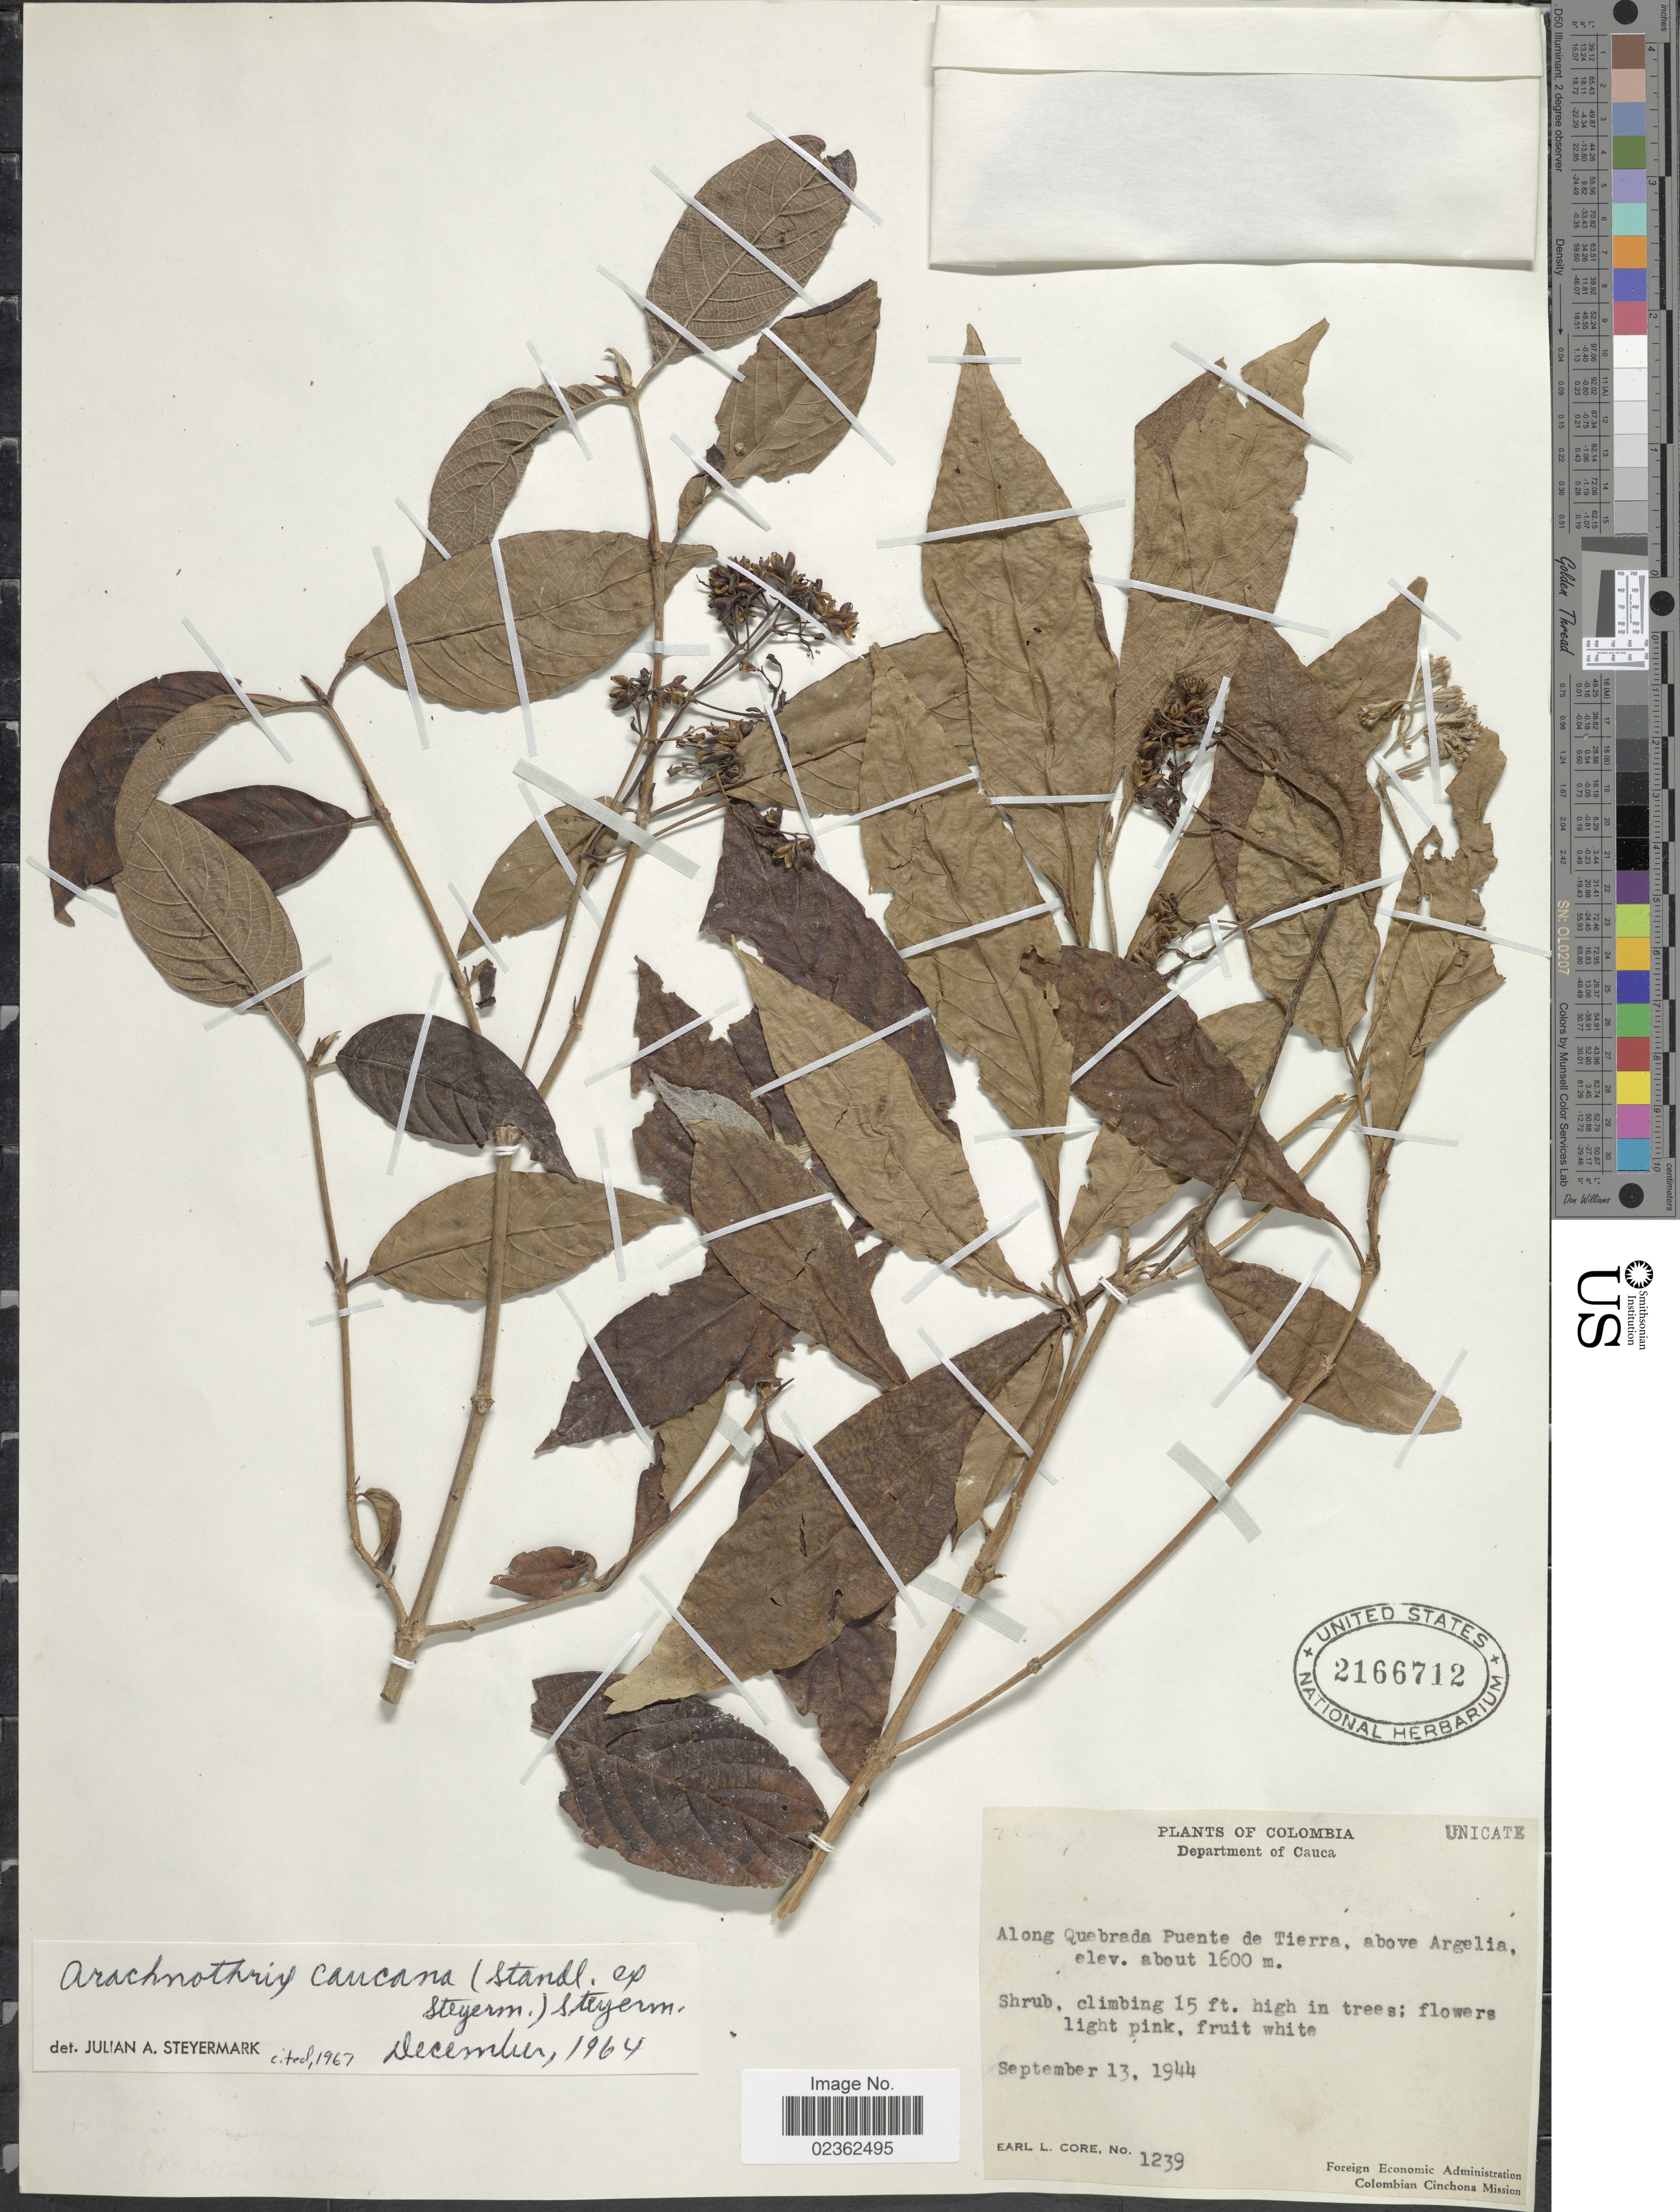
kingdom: Plantae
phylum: Tracheophyta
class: Magnoliopsida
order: Gentianales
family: Rubiaceae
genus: Arachnothryx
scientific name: Arachnothryx caucana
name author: (Standl. ex Steyerm.) Steyerm.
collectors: E. L. Core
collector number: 1239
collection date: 1944-09-13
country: Colombia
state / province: Cauca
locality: Along Quebrada Puente de Tierra, above Argelia.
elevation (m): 1600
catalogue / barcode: US 2166712